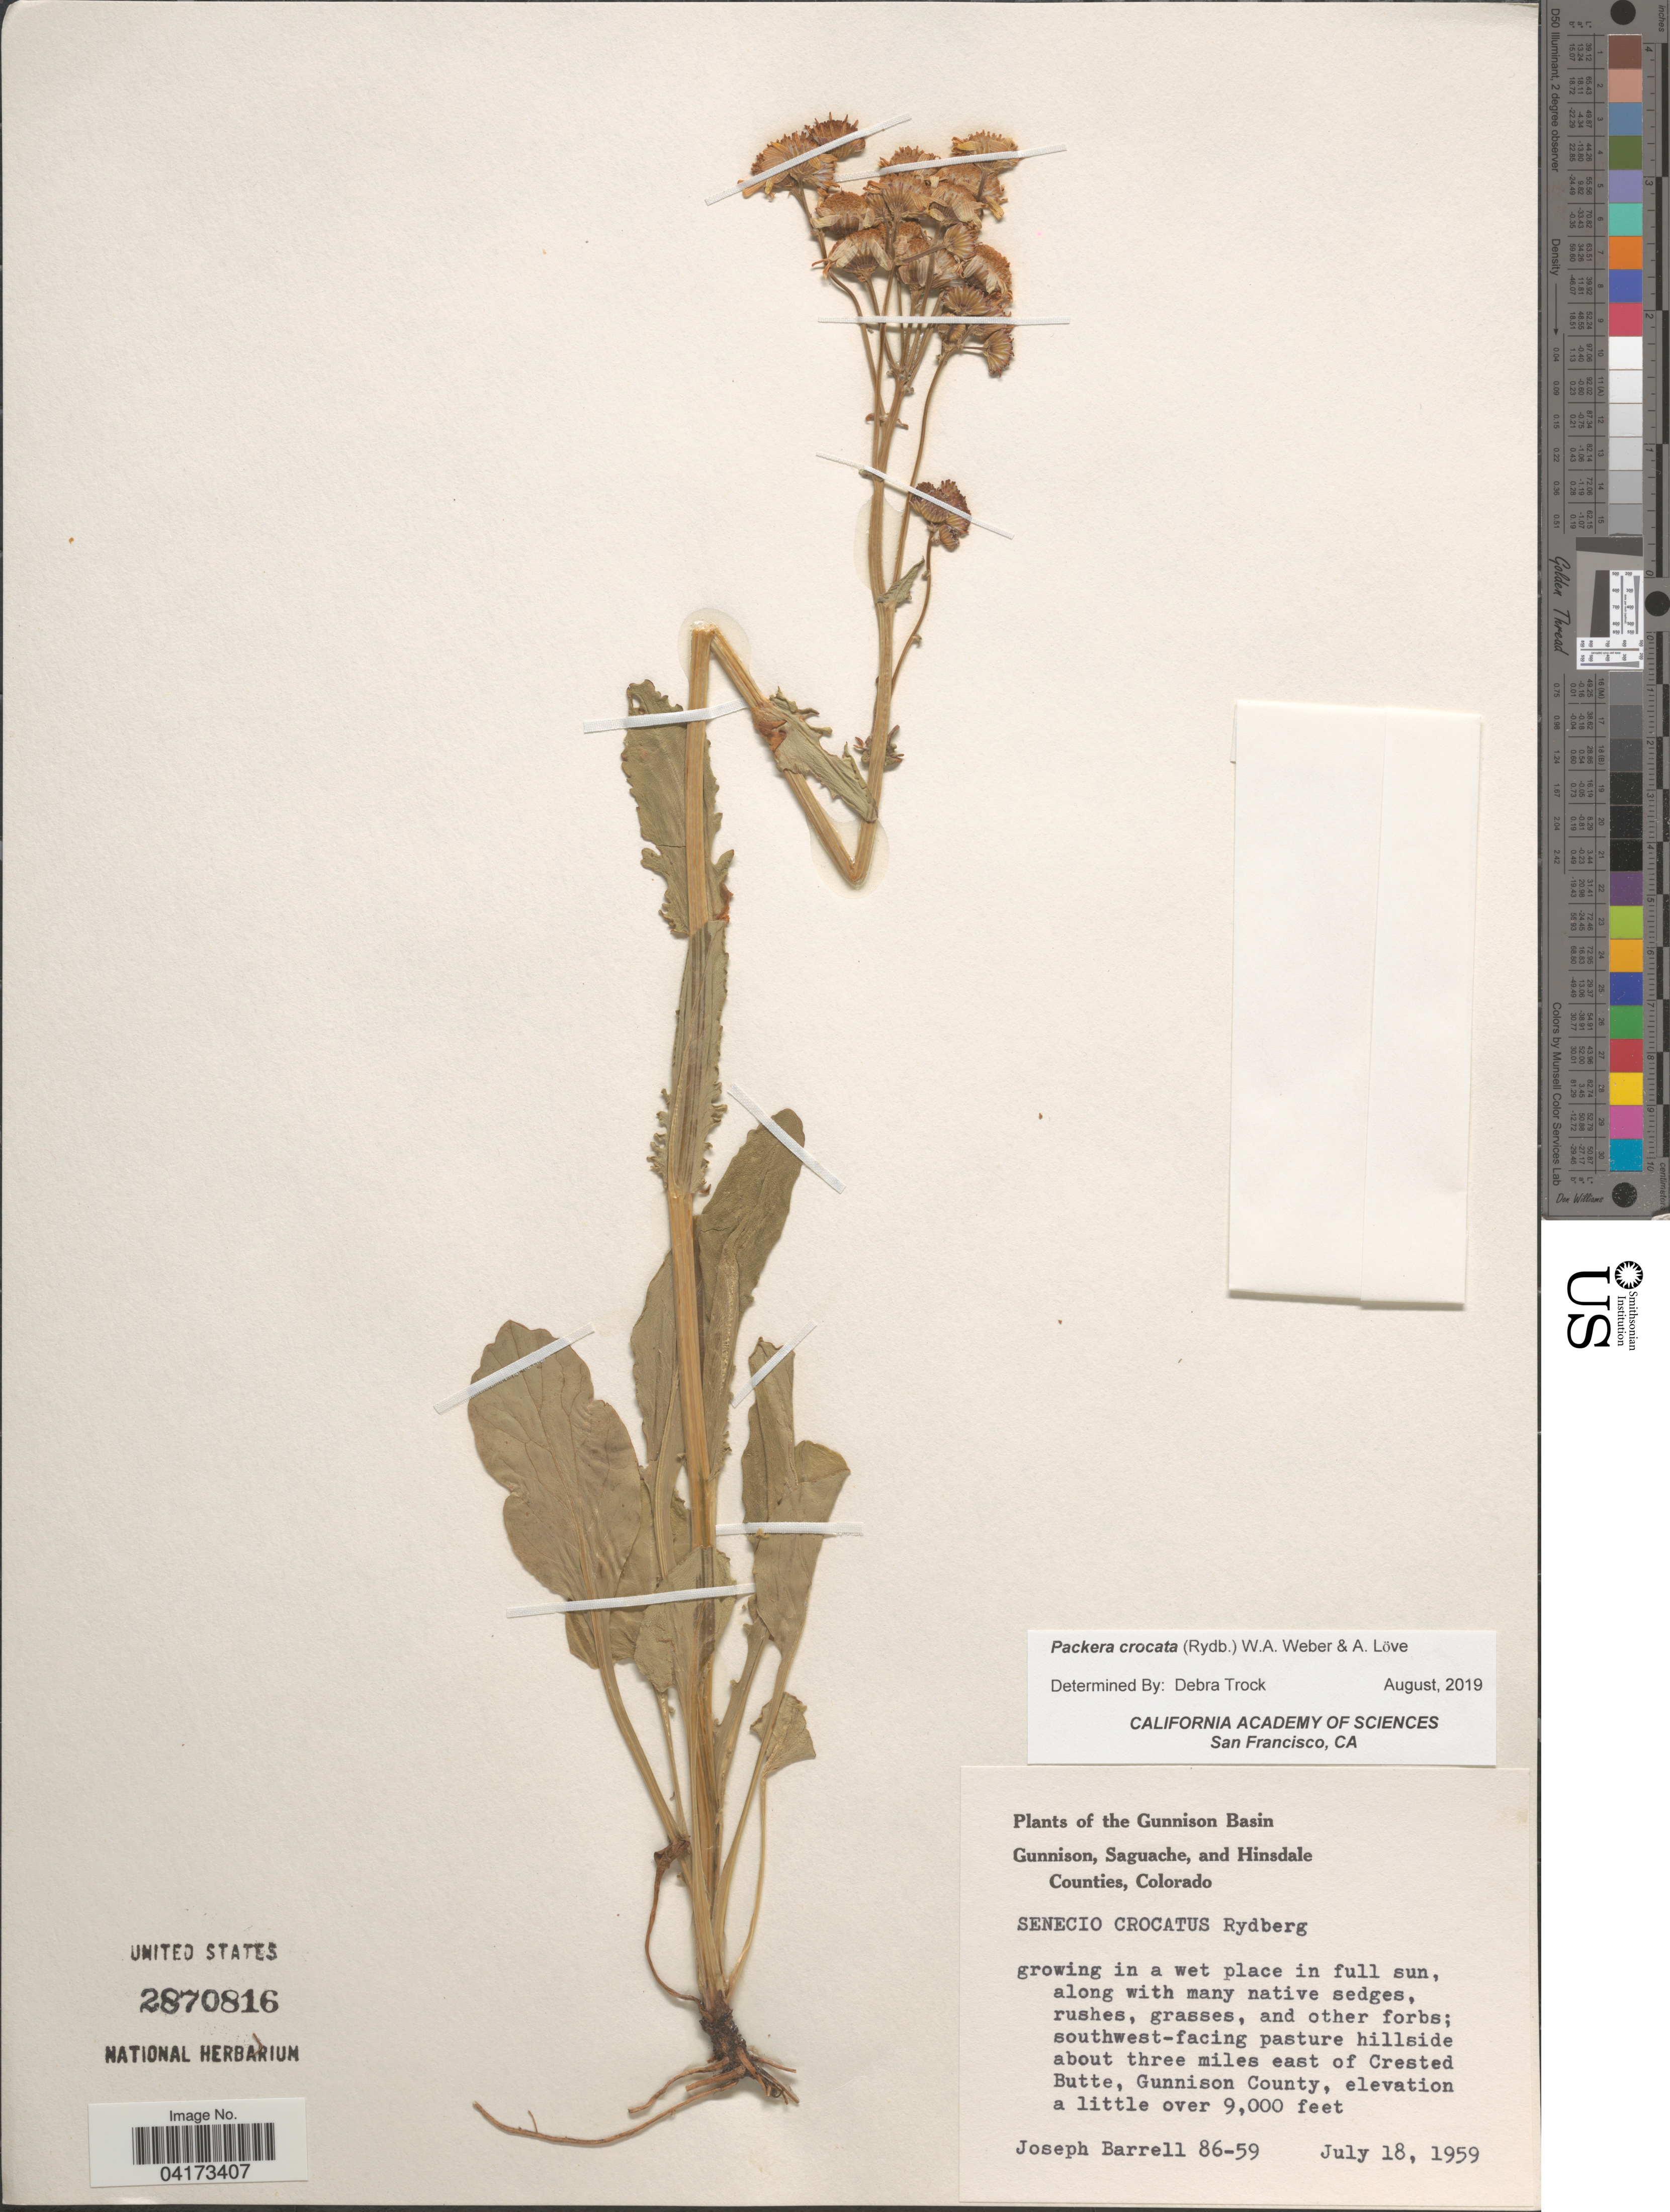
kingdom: Plantae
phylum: Tracheophyta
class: Magnoliopsida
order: Asterales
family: Asteraceae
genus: Packera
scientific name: Packera crocata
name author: (Rydb.) W.A. Weber & Á. Löve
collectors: J. Barrell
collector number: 86-59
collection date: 1959-07-18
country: United States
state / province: Colorado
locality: Gunnison Basin. Southwest-facing pasture hillside about three miles east of Crested Butte, Gunnison County.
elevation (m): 2743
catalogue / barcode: US 2870816